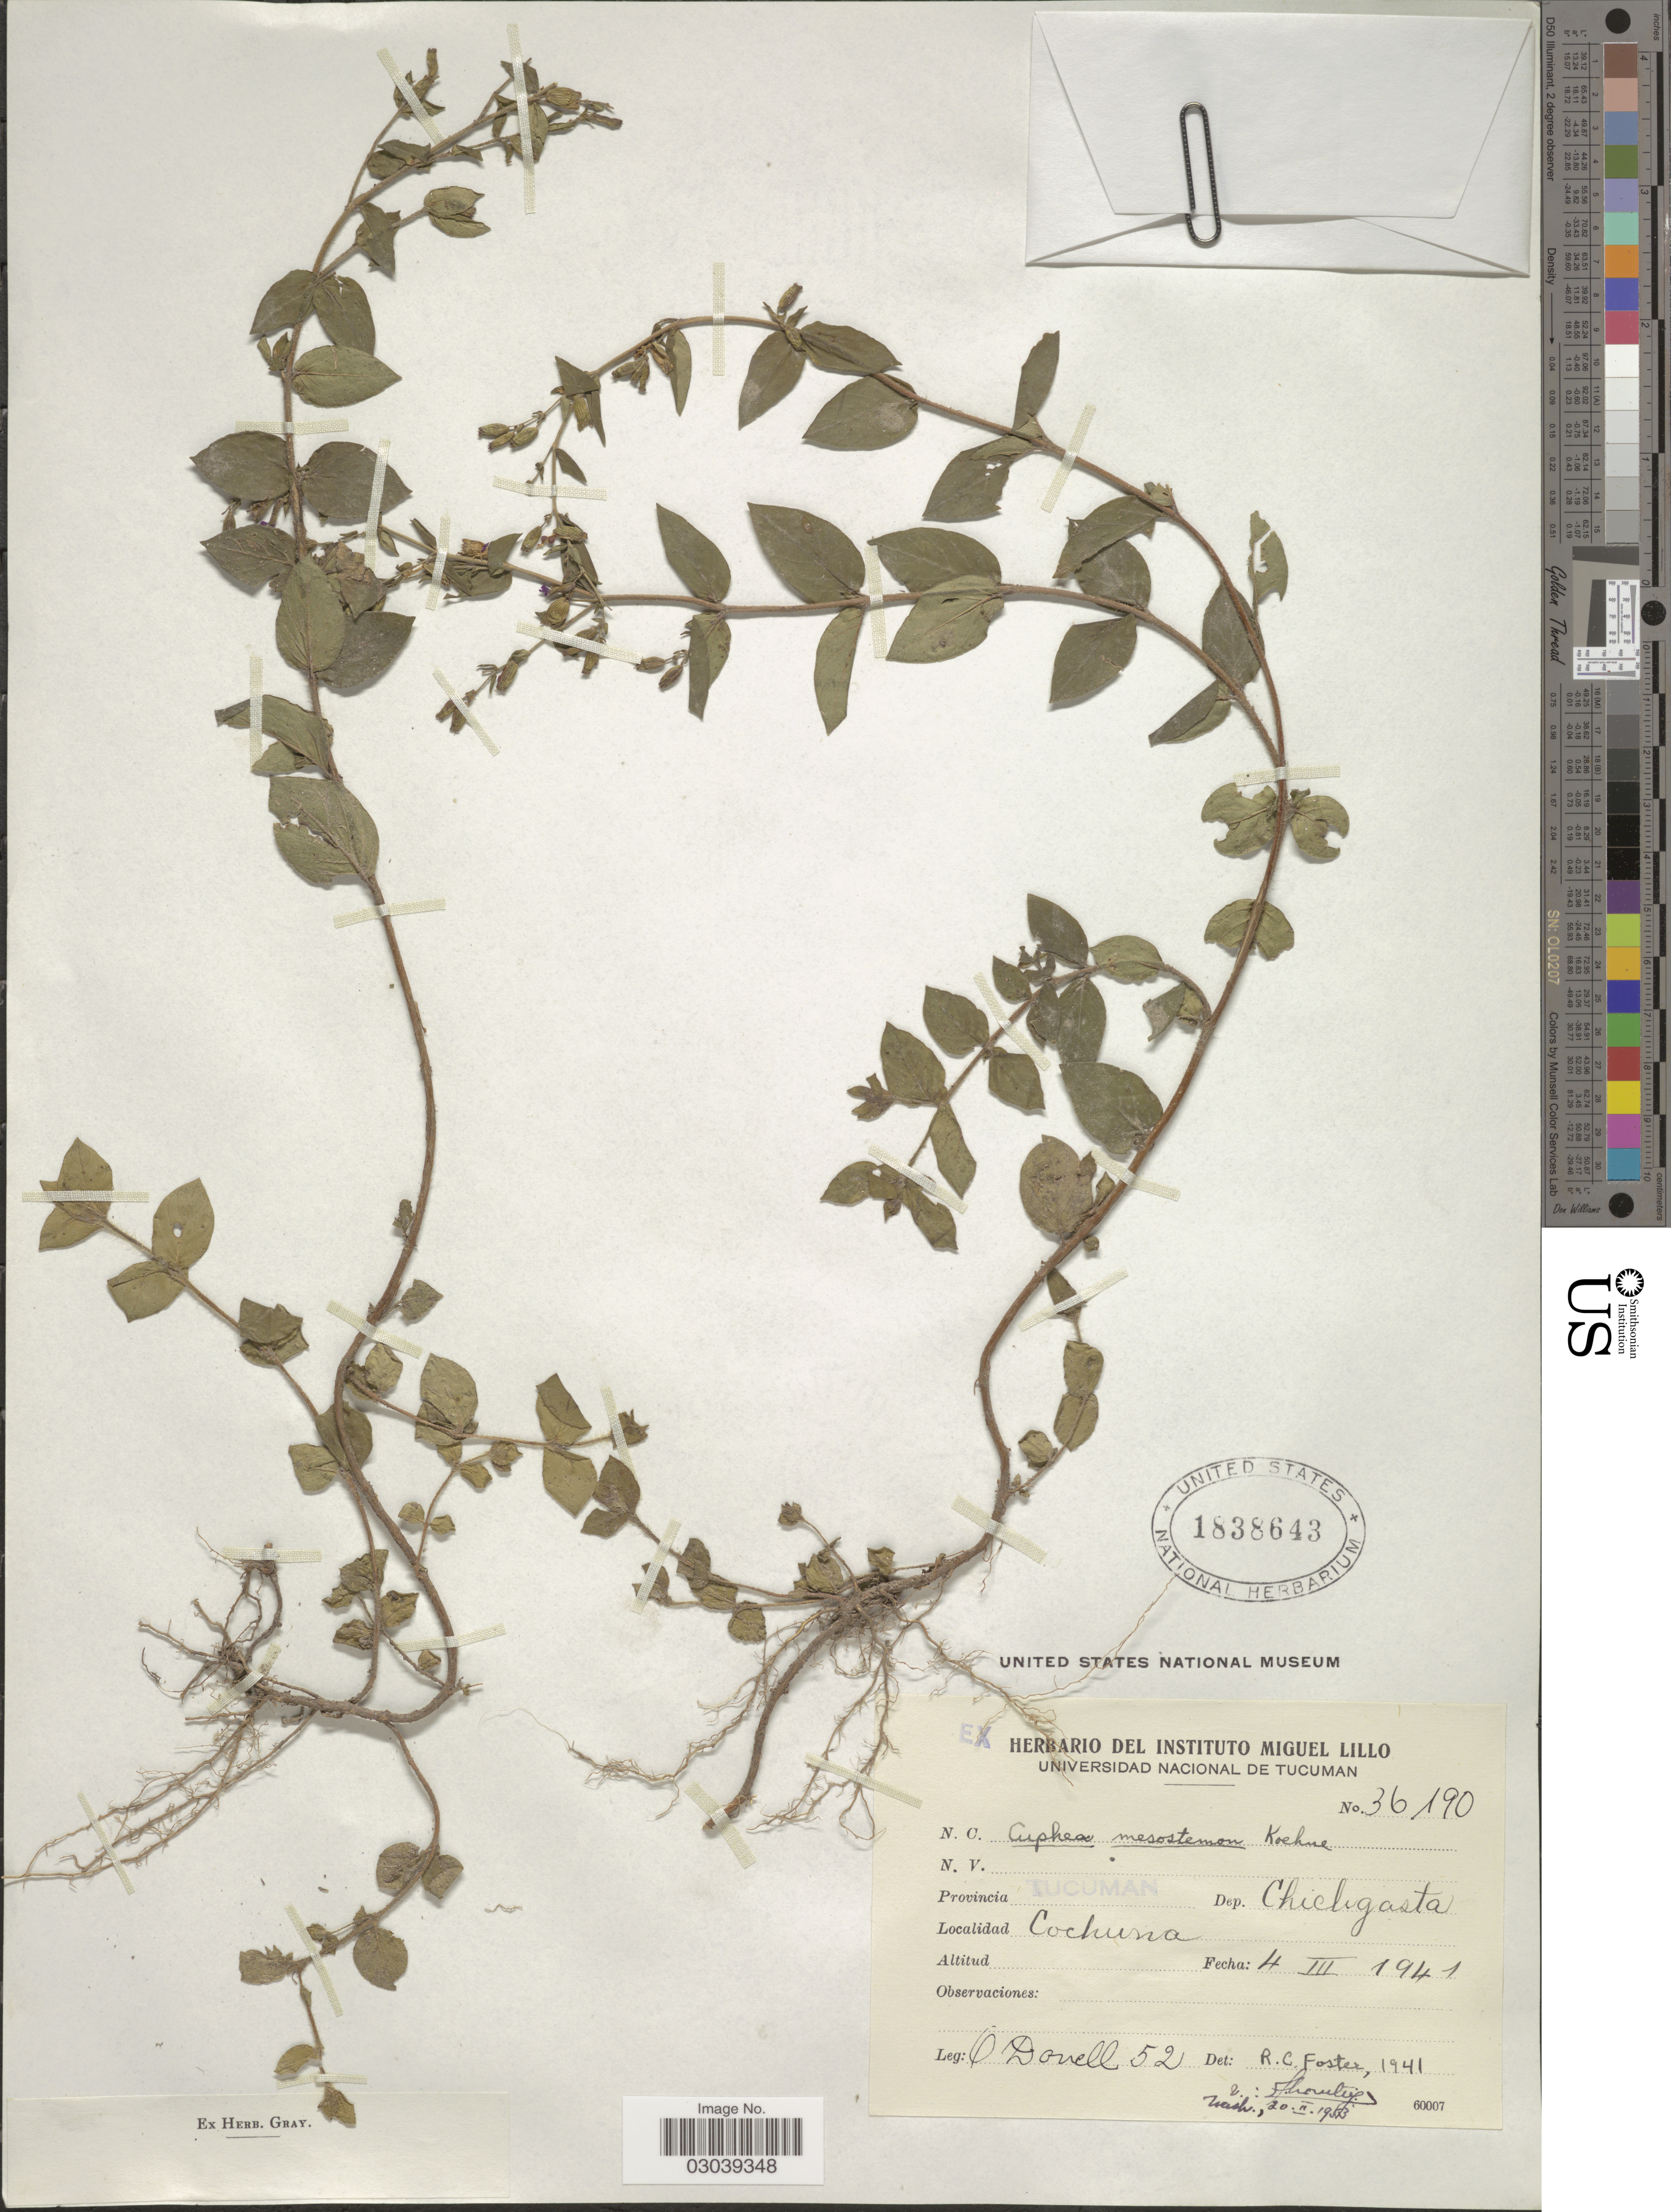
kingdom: Plantae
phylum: Tracheophyta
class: Magnoliopsida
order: Myrtales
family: Lythraceae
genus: Cuphea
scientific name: Cuphea calophylla subsp. mesostemon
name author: (Koehne) Lourteig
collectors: -- O'Donell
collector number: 52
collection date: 1941-03-04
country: Argentina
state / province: Tucuman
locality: Dep. Chicligasta. Cochuna.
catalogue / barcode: US 1838643